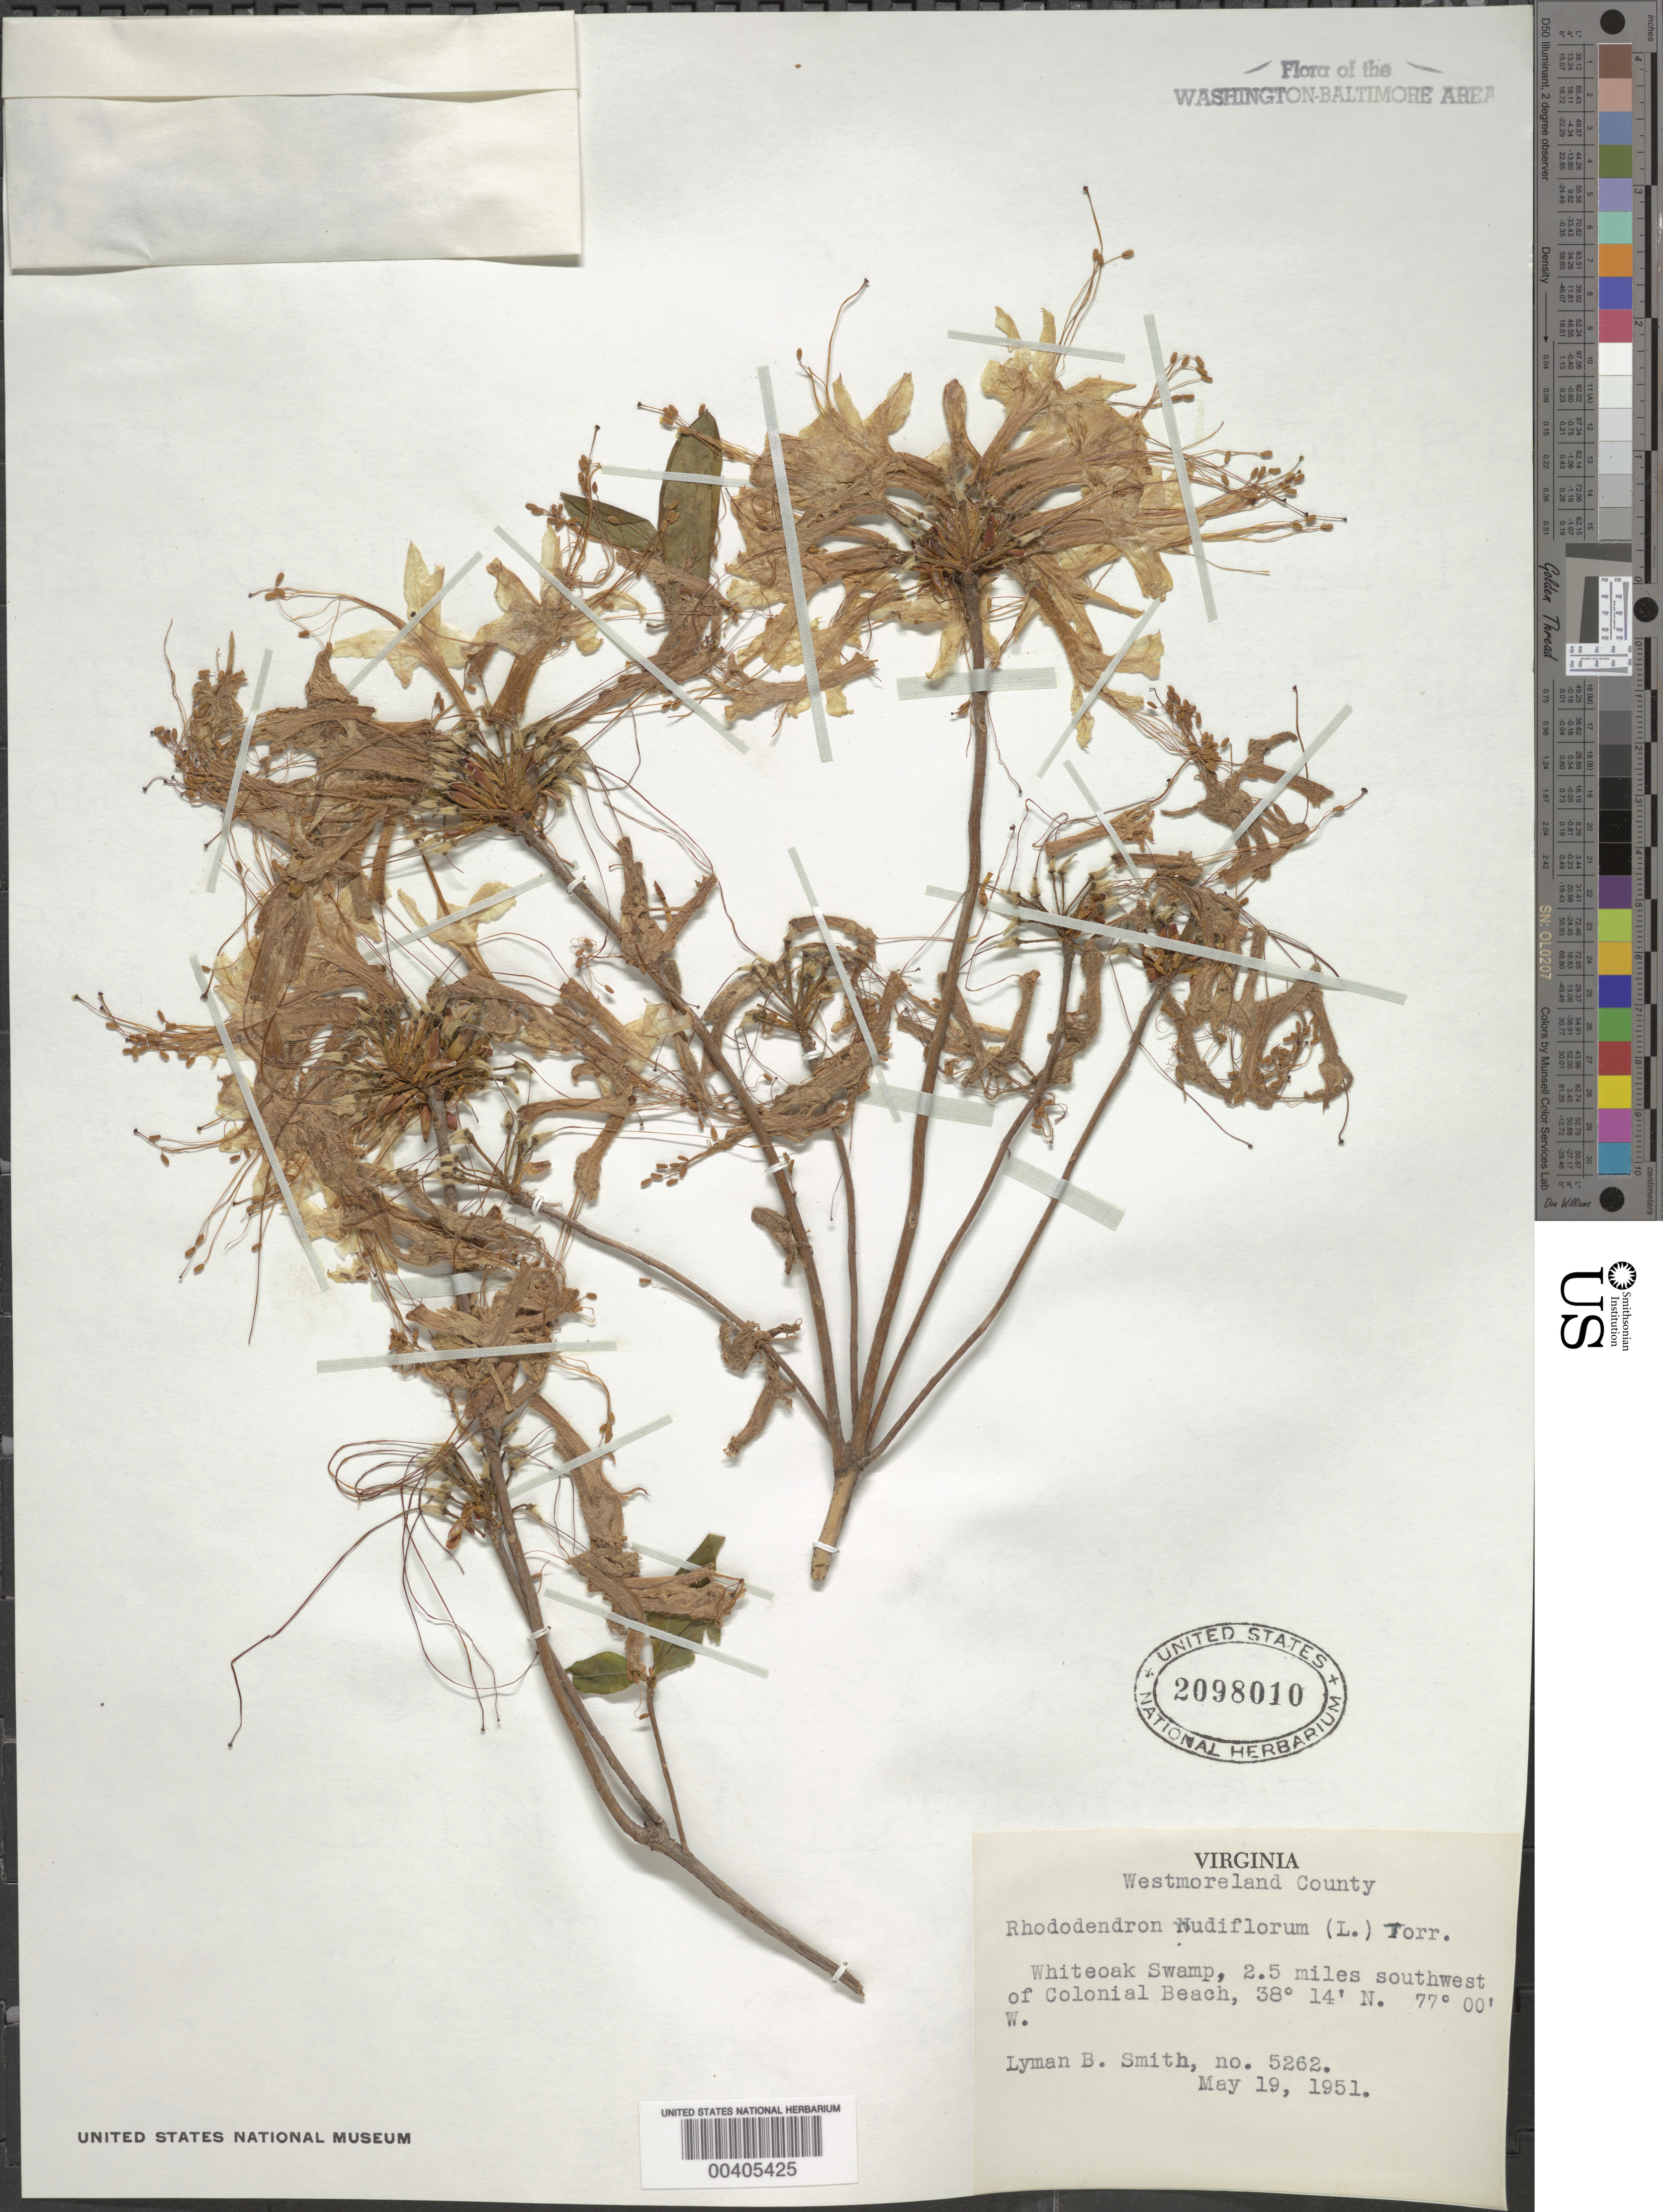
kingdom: Plantae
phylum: Tracheophyta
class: Magnoliopsida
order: Ericales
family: Ericaceae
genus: Rhododendron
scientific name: Rhododendron periclymenoides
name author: (Michx.) Shinners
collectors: L. Smith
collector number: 5262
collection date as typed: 19 May 1951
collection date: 1951-05-19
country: United States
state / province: Virginia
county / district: Westmoreland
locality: Whiteoak Swamp, southwest of Colonial Beach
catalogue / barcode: US 2098010